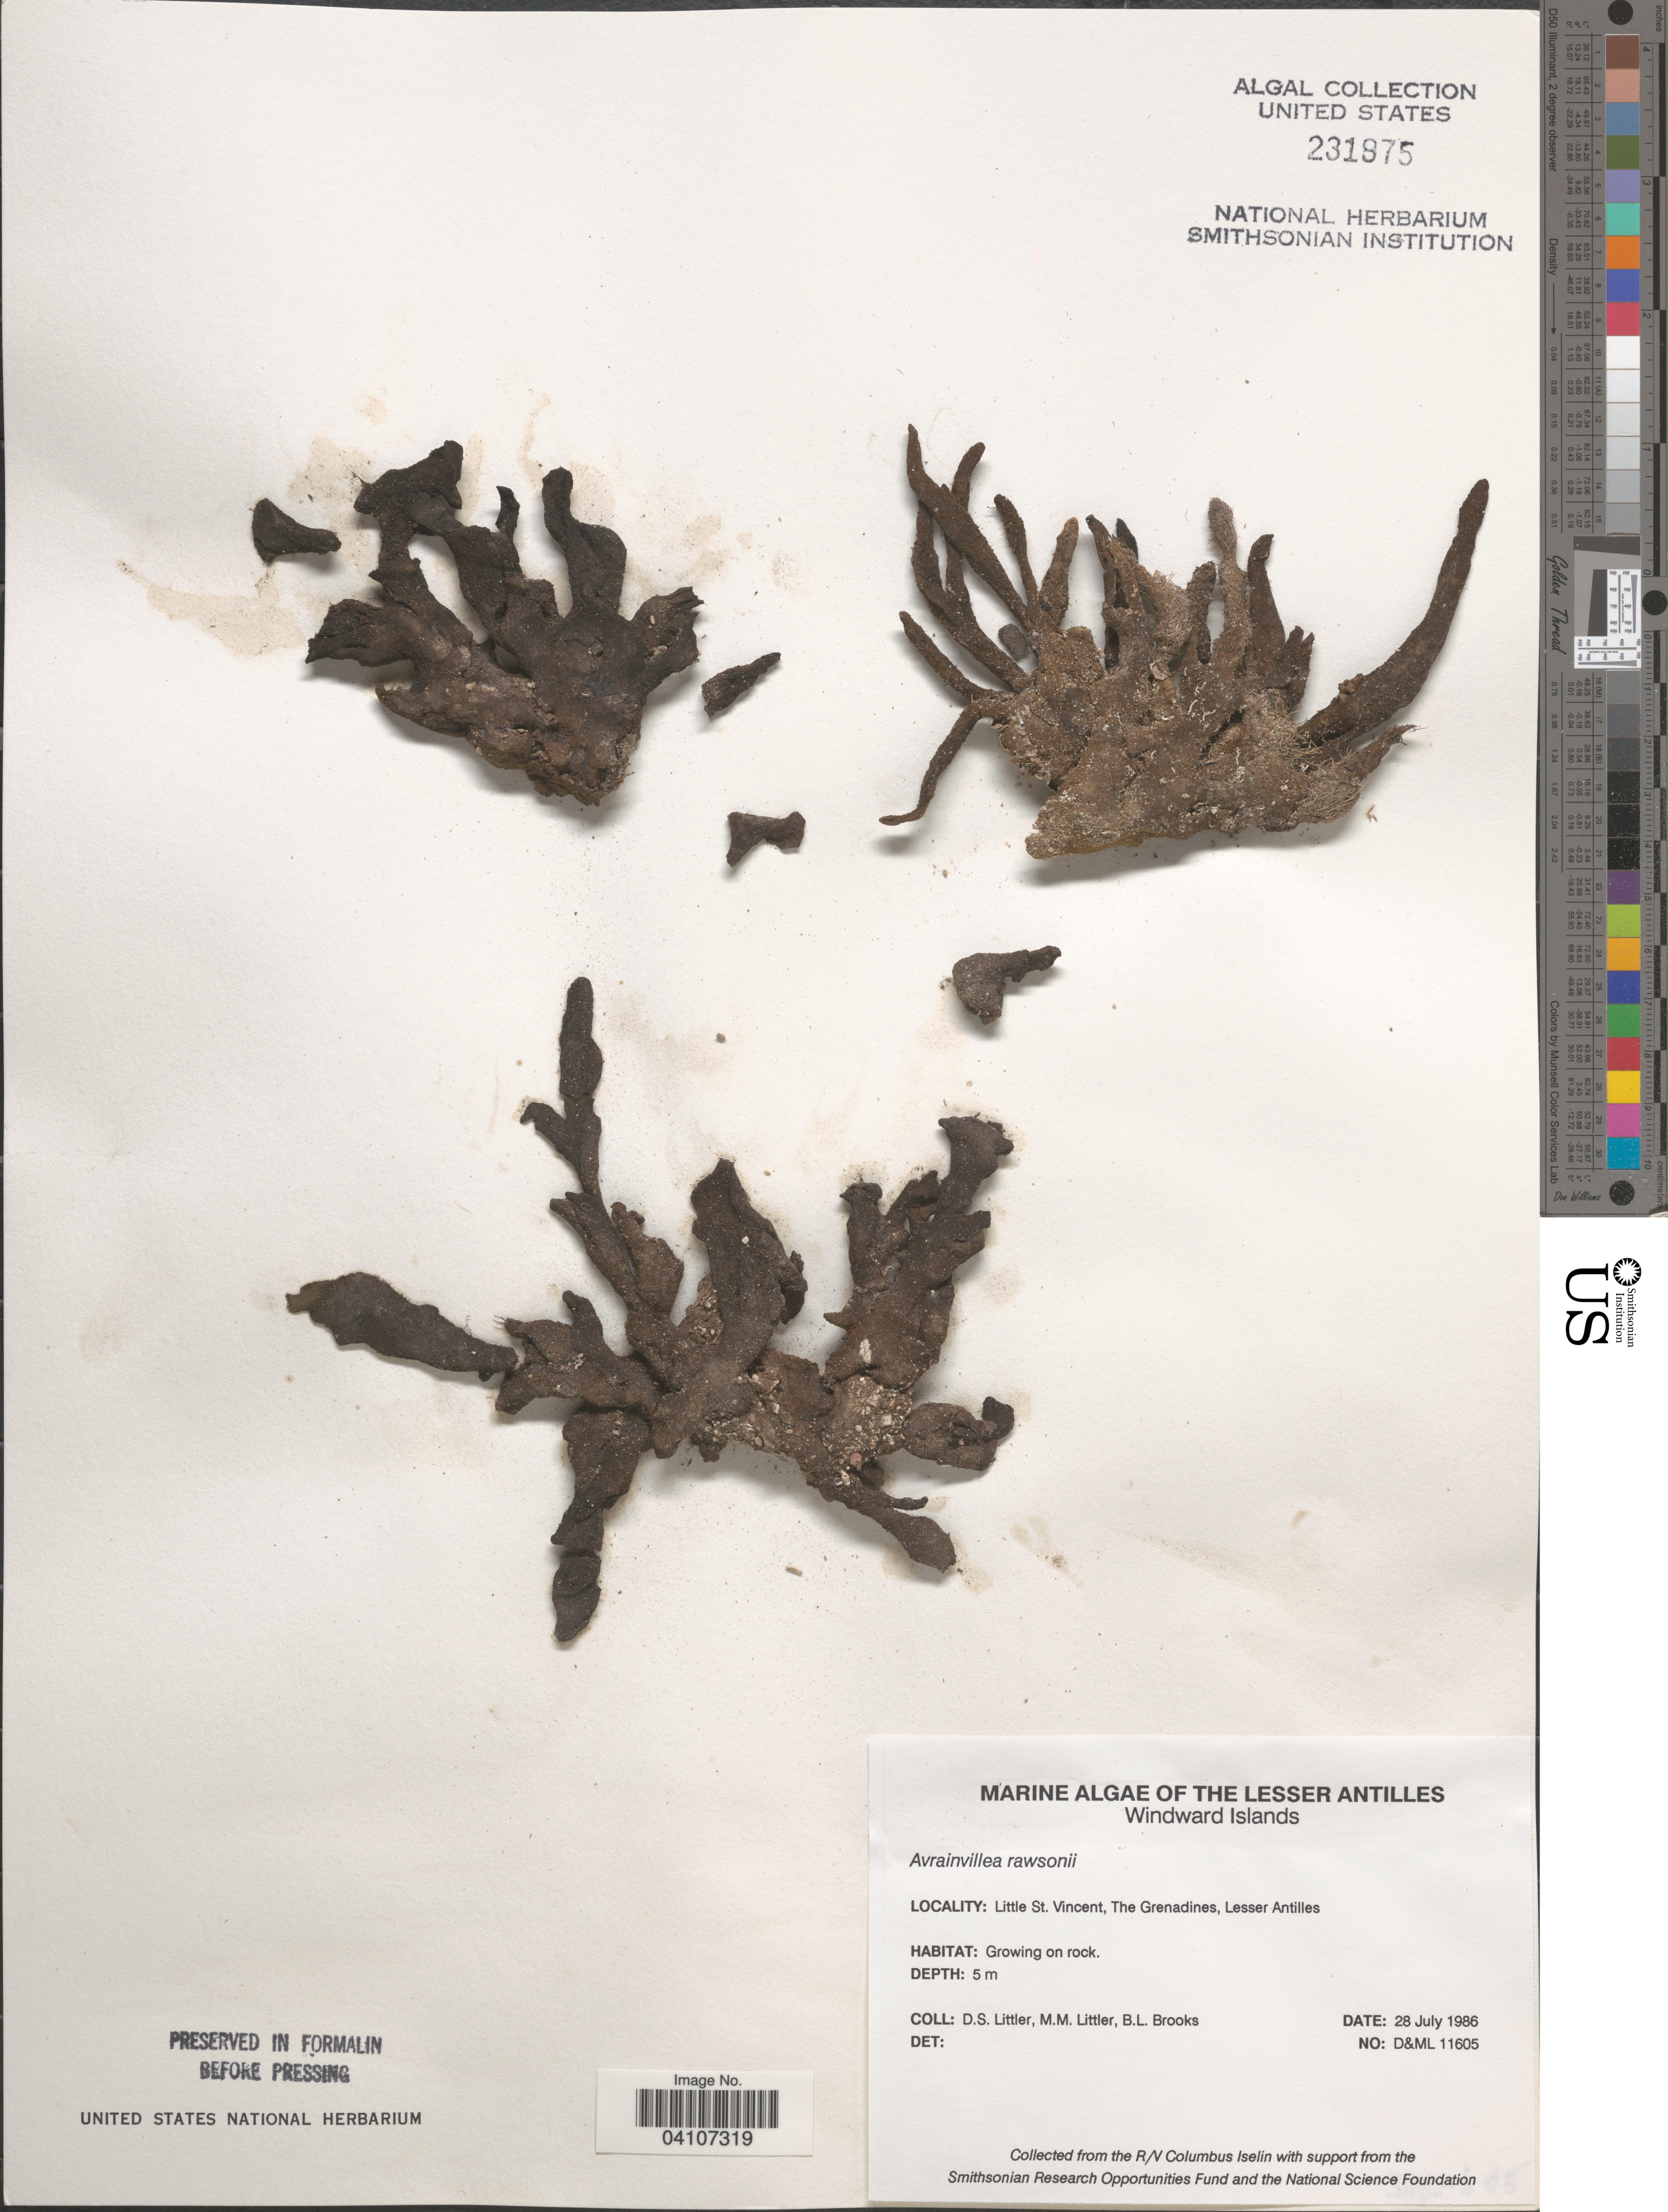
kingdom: Plantae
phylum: Chlorophyta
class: Ulvophyceae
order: Bryopsidales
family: Dichotomosiphonaceae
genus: Avrainvillea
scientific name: Avrainvillea rawsonii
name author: (Dickie) M. Howe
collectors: D. S. Littler & B. Brooks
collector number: D&ML11605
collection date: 1986-07-28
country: St. Vincent - Grenadines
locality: Windward Islands. Little St. Vincent, The Grenadines, Lesser Antilles.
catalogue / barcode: US 231975